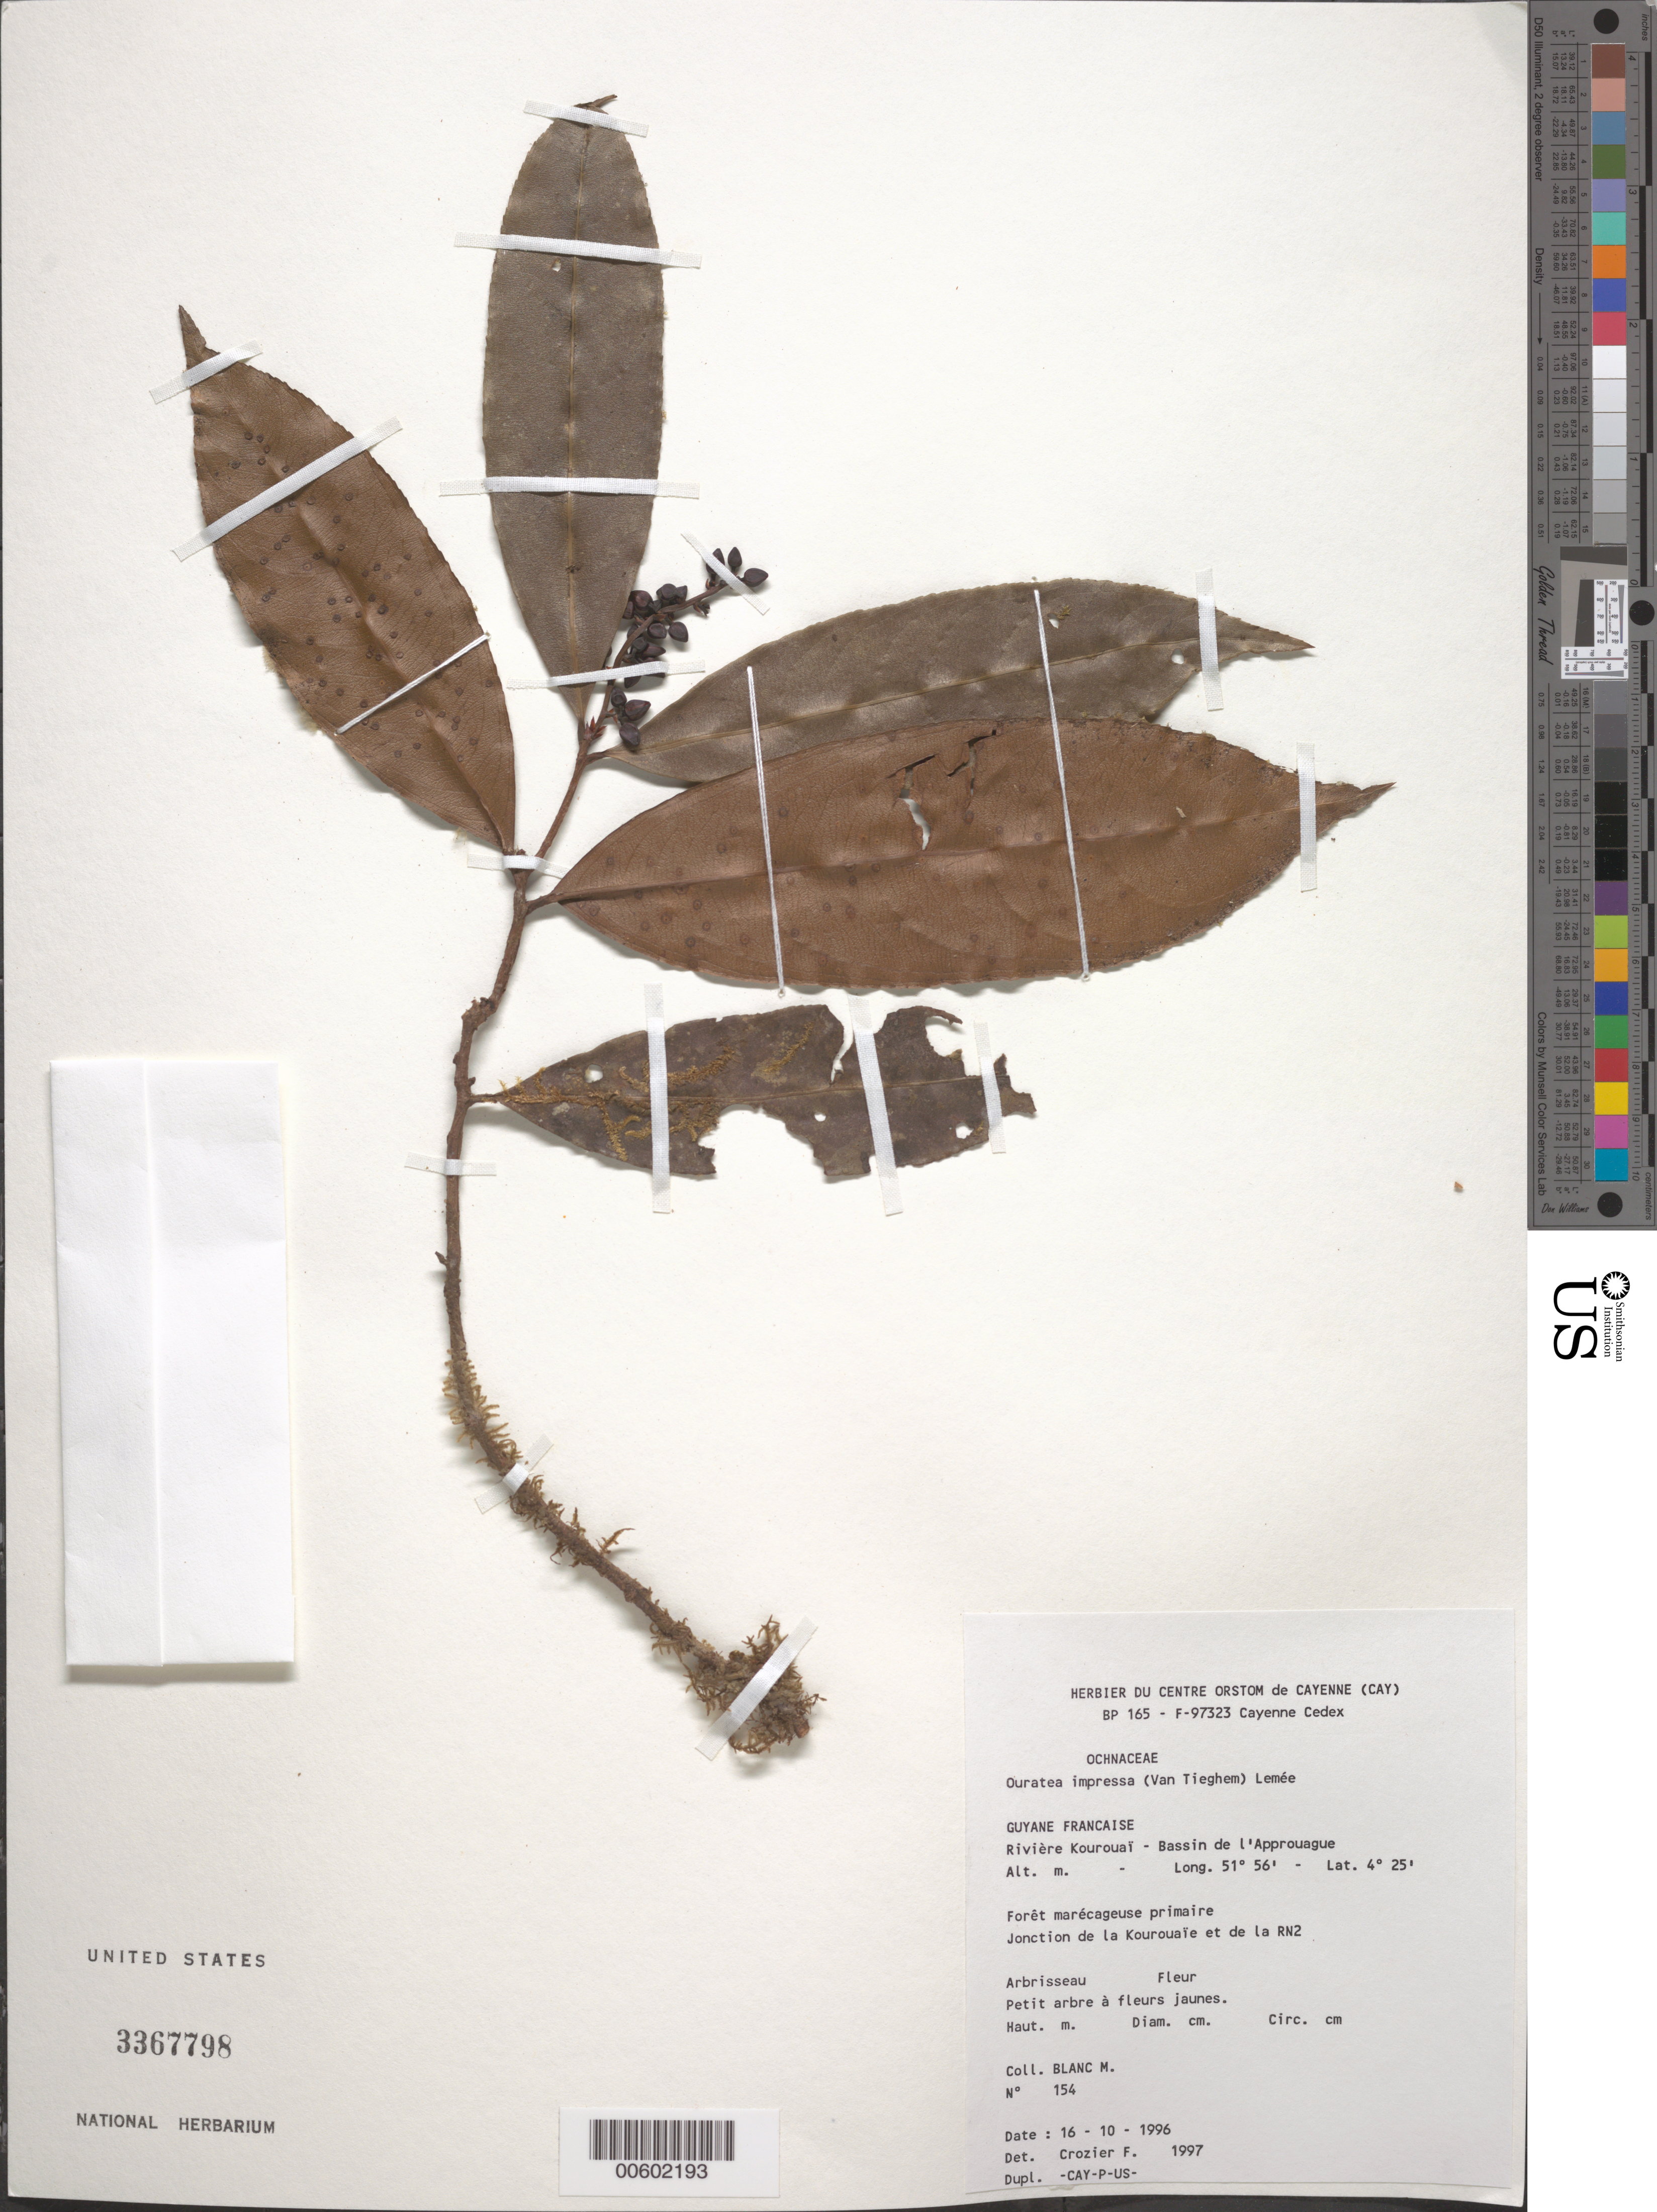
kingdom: Plantae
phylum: Tracheophyta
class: Magnoliopsida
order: Malpighiales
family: Ochnaceae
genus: Ouratea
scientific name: Ouratea impressa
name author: (Tiegh.) Lemée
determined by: Crozier, F.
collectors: M. Blanc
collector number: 154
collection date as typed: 16-Oct-96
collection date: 1996-10-16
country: French Guiana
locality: Kourouaï R., Bassin de L'Approuague; jonction de la Kourouie et de la RN2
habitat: Primary forest, marshy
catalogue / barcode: US 3367798